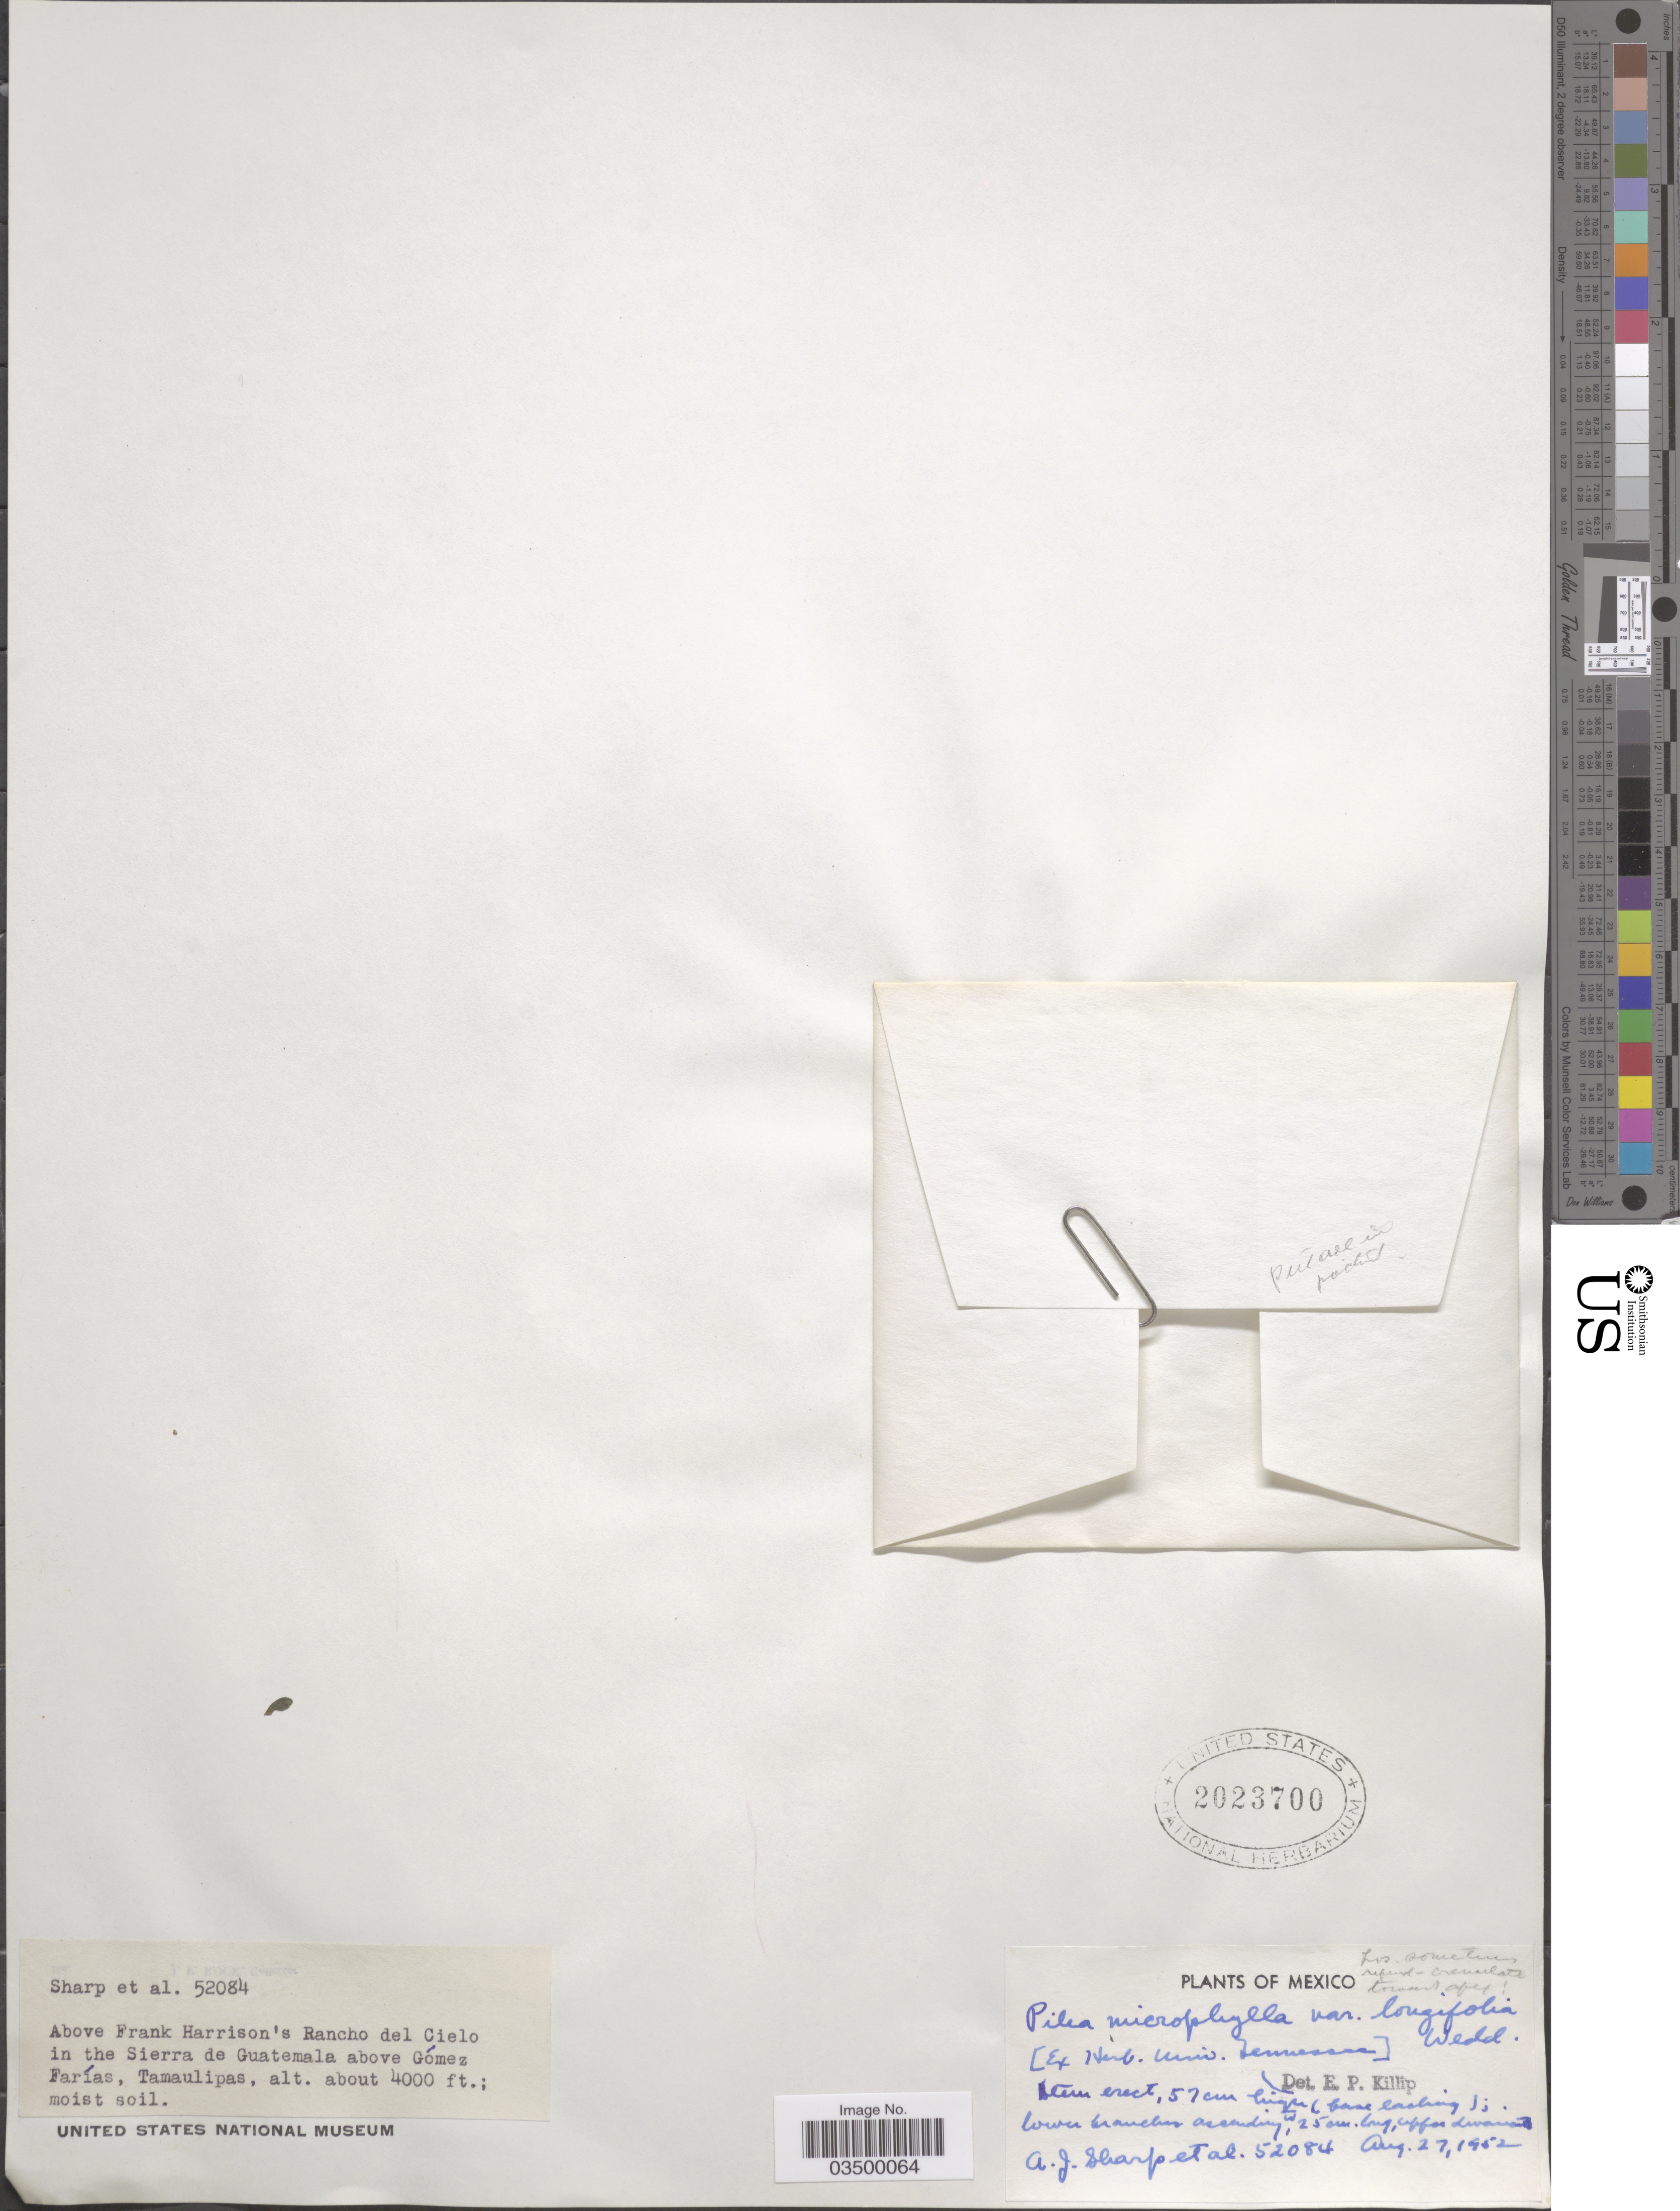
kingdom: Plantae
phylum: Tracheophyta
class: Magnoliopsida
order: Rosales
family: Urticaceae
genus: Pilea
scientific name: Pilea microphylla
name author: (L.) Liebm.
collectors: A. J. Sharp & et al.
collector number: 52084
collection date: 1952-08-27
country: Mexico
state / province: Tamaulipas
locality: Above Frank Harrison's Rancho del Cielo in the Sierra de Guatemala above Gómez Farías.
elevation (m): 1219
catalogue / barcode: US 2023700